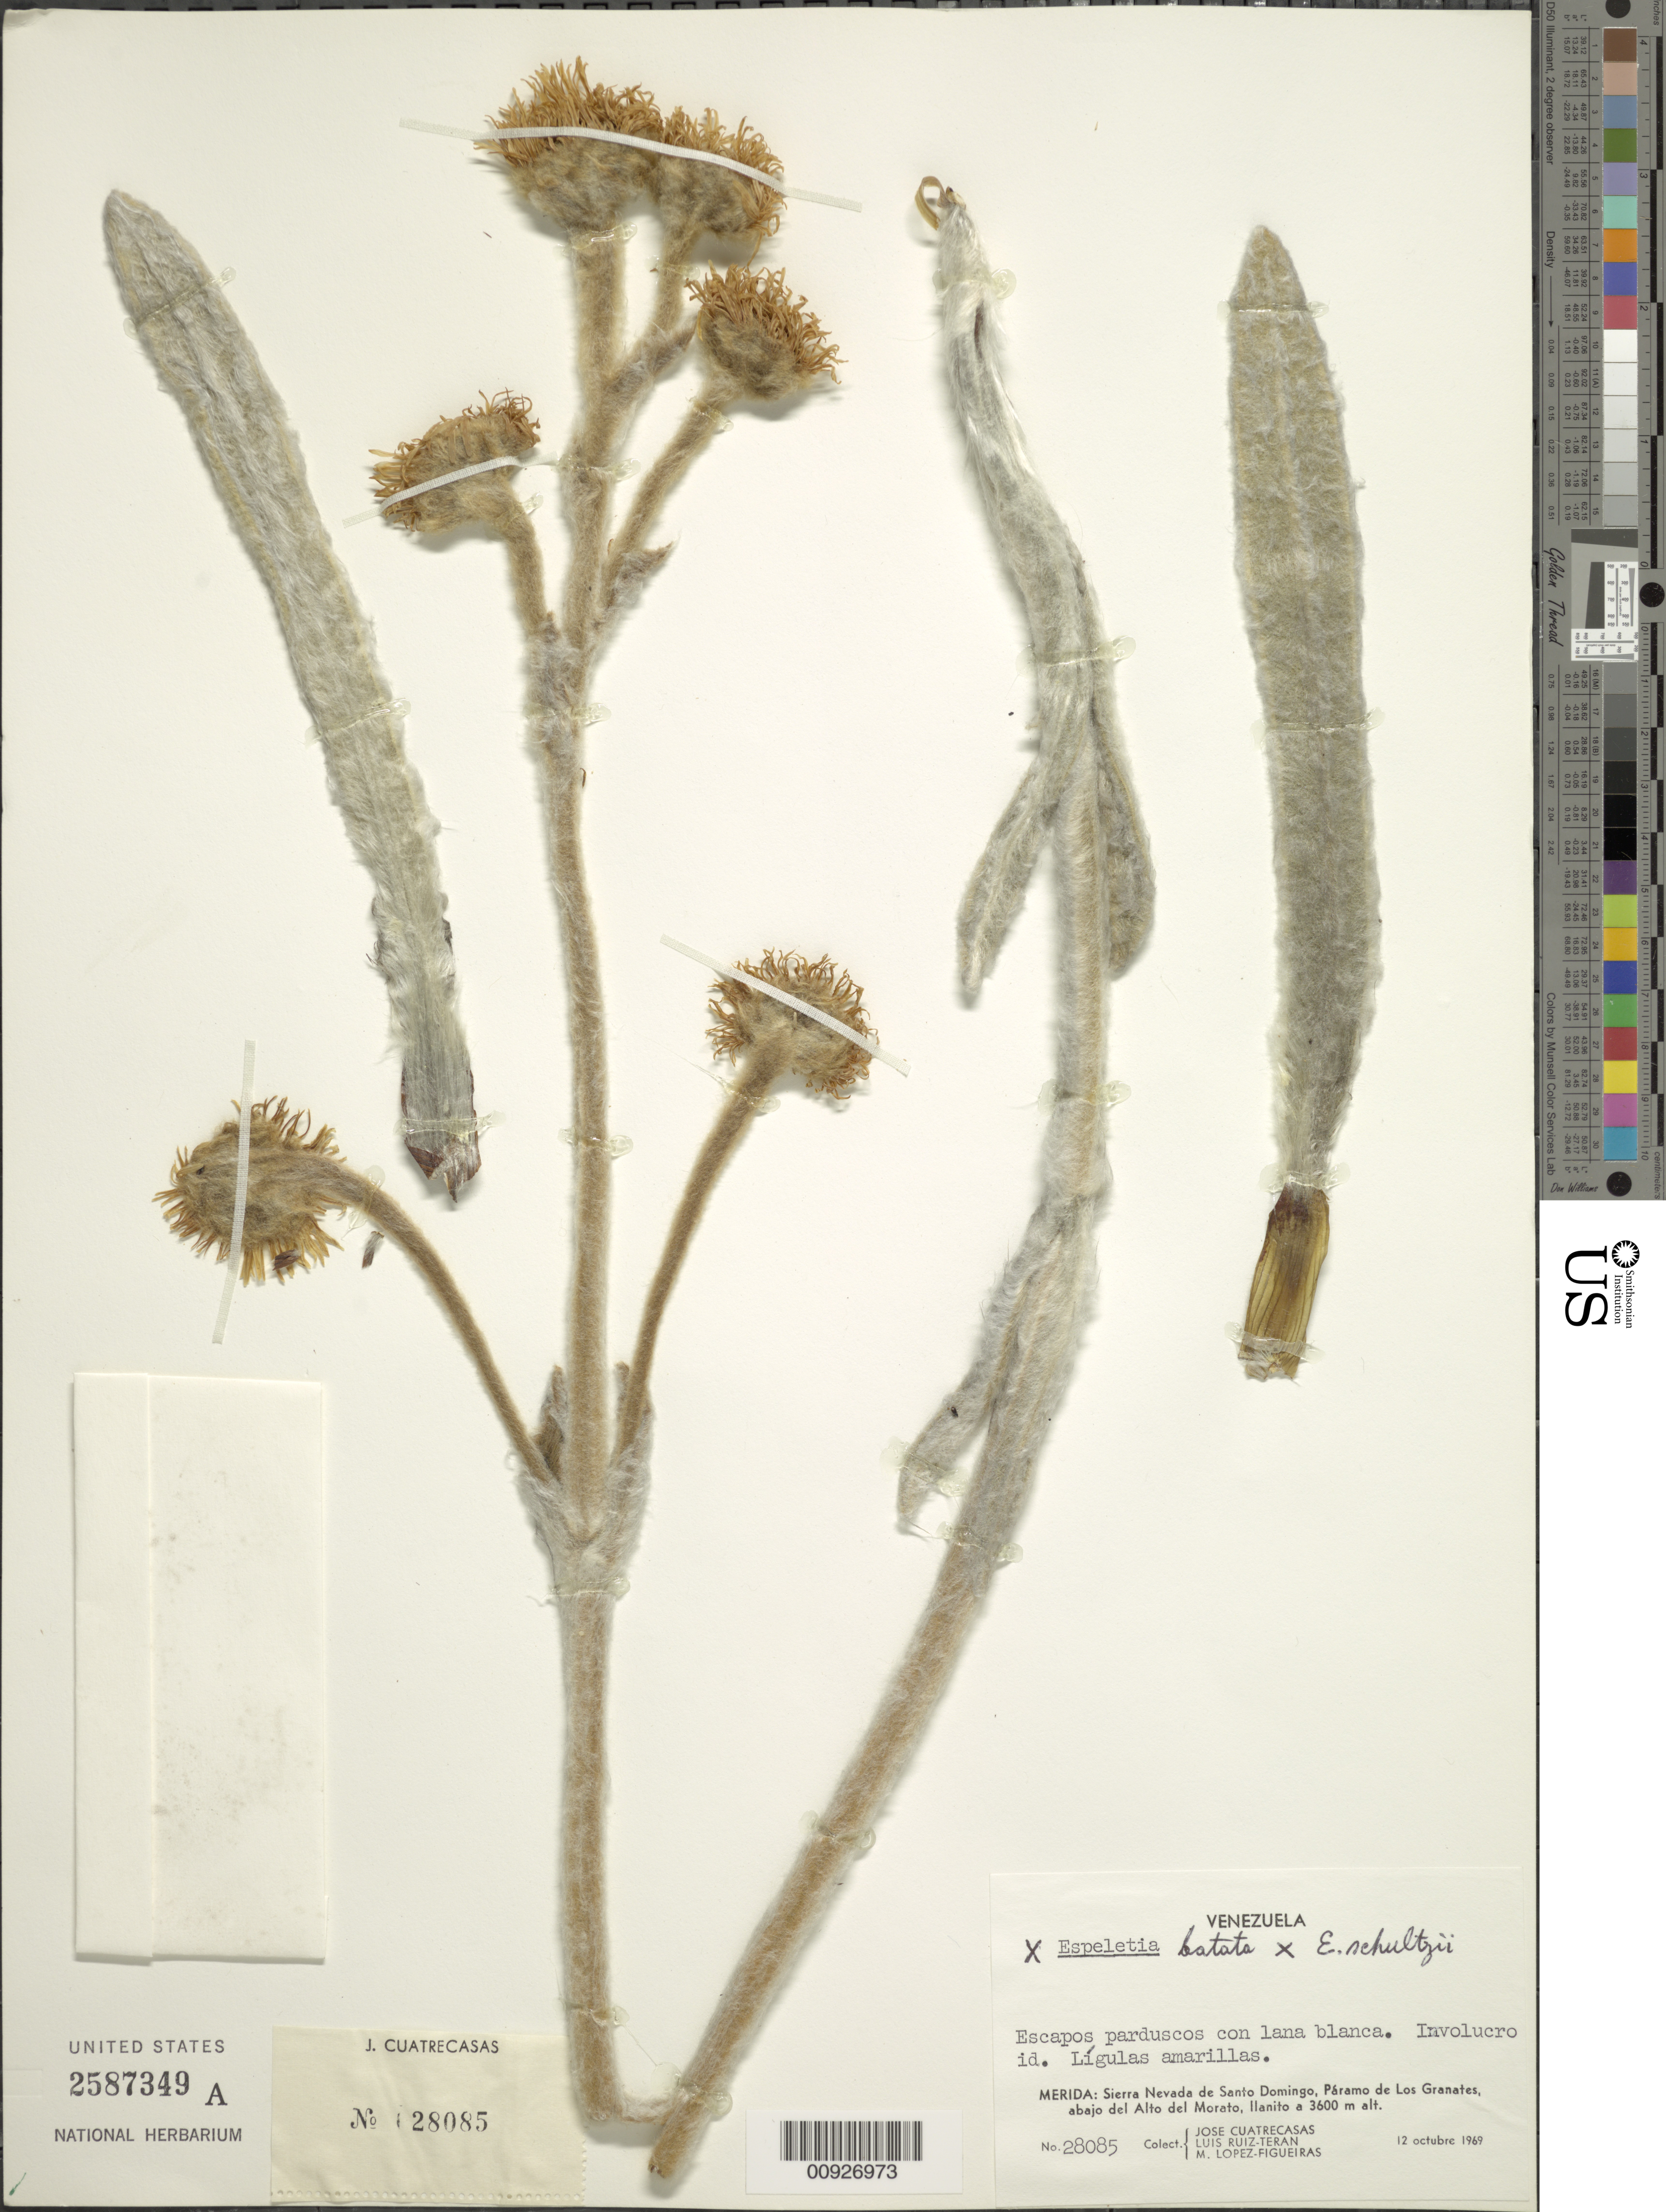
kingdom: Plantae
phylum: Tracheophyta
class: Magnoliopsida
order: Asterales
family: Asteraceae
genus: Espeletia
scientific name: Espeletia schultzii x E. batata Cuatrec.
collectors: J. Cuatrecasas, L. E. Ruíz-Terán & M. López Figueiras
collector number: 28085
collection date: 1969-10-12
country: Venezuela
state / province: Mérida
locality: P. de Los Granates. Sierra nevada de Santo Domingo, Páramo de Los Granates: Alto del Morato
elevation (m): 3600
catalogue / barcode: US 2587349A